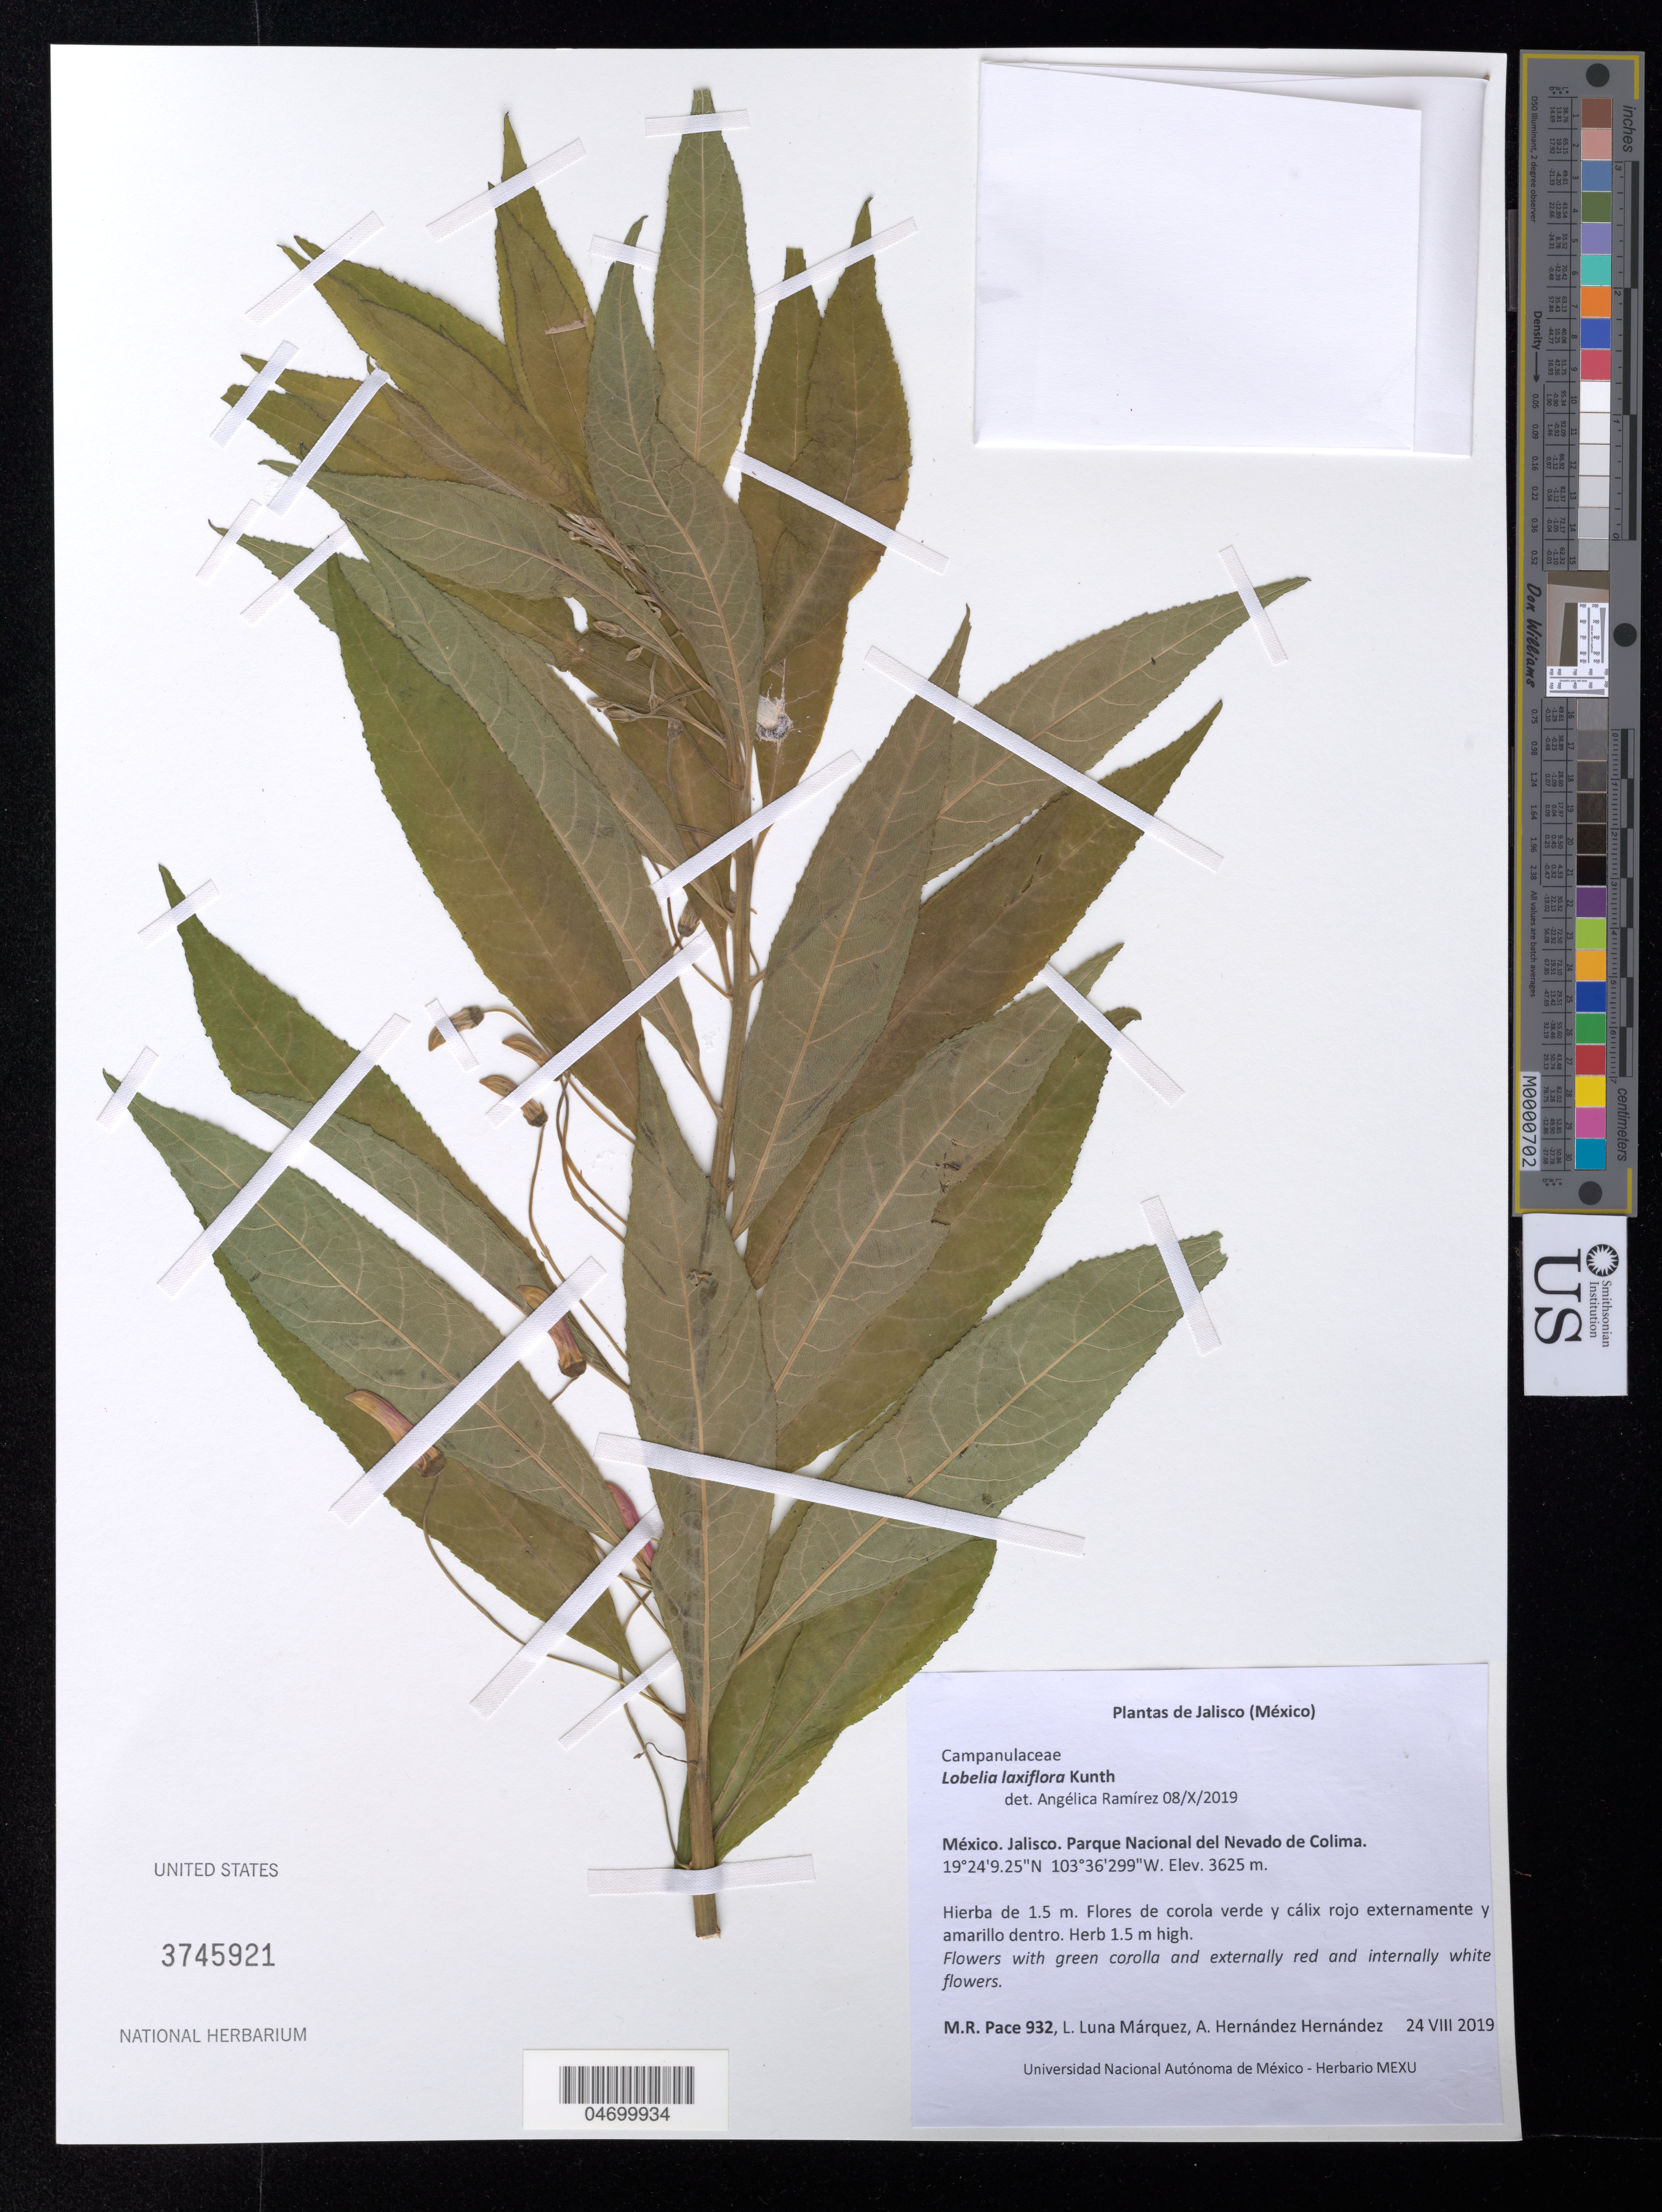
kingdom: Plantae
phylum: Tracheophyta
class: Magnoliopsida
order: Asterales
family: Campanulaceae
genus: Lobelia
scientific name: Lobelia laxiflora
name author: Kunth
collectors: M. Pace, L. Luna Marquez & A. Hernandez Hernandez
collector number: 932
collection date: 2019-08-24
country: Mexico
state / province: Jalisco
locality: Parque Nacional del Nevado de Colima.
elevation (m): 3625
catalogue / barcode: US 3745921